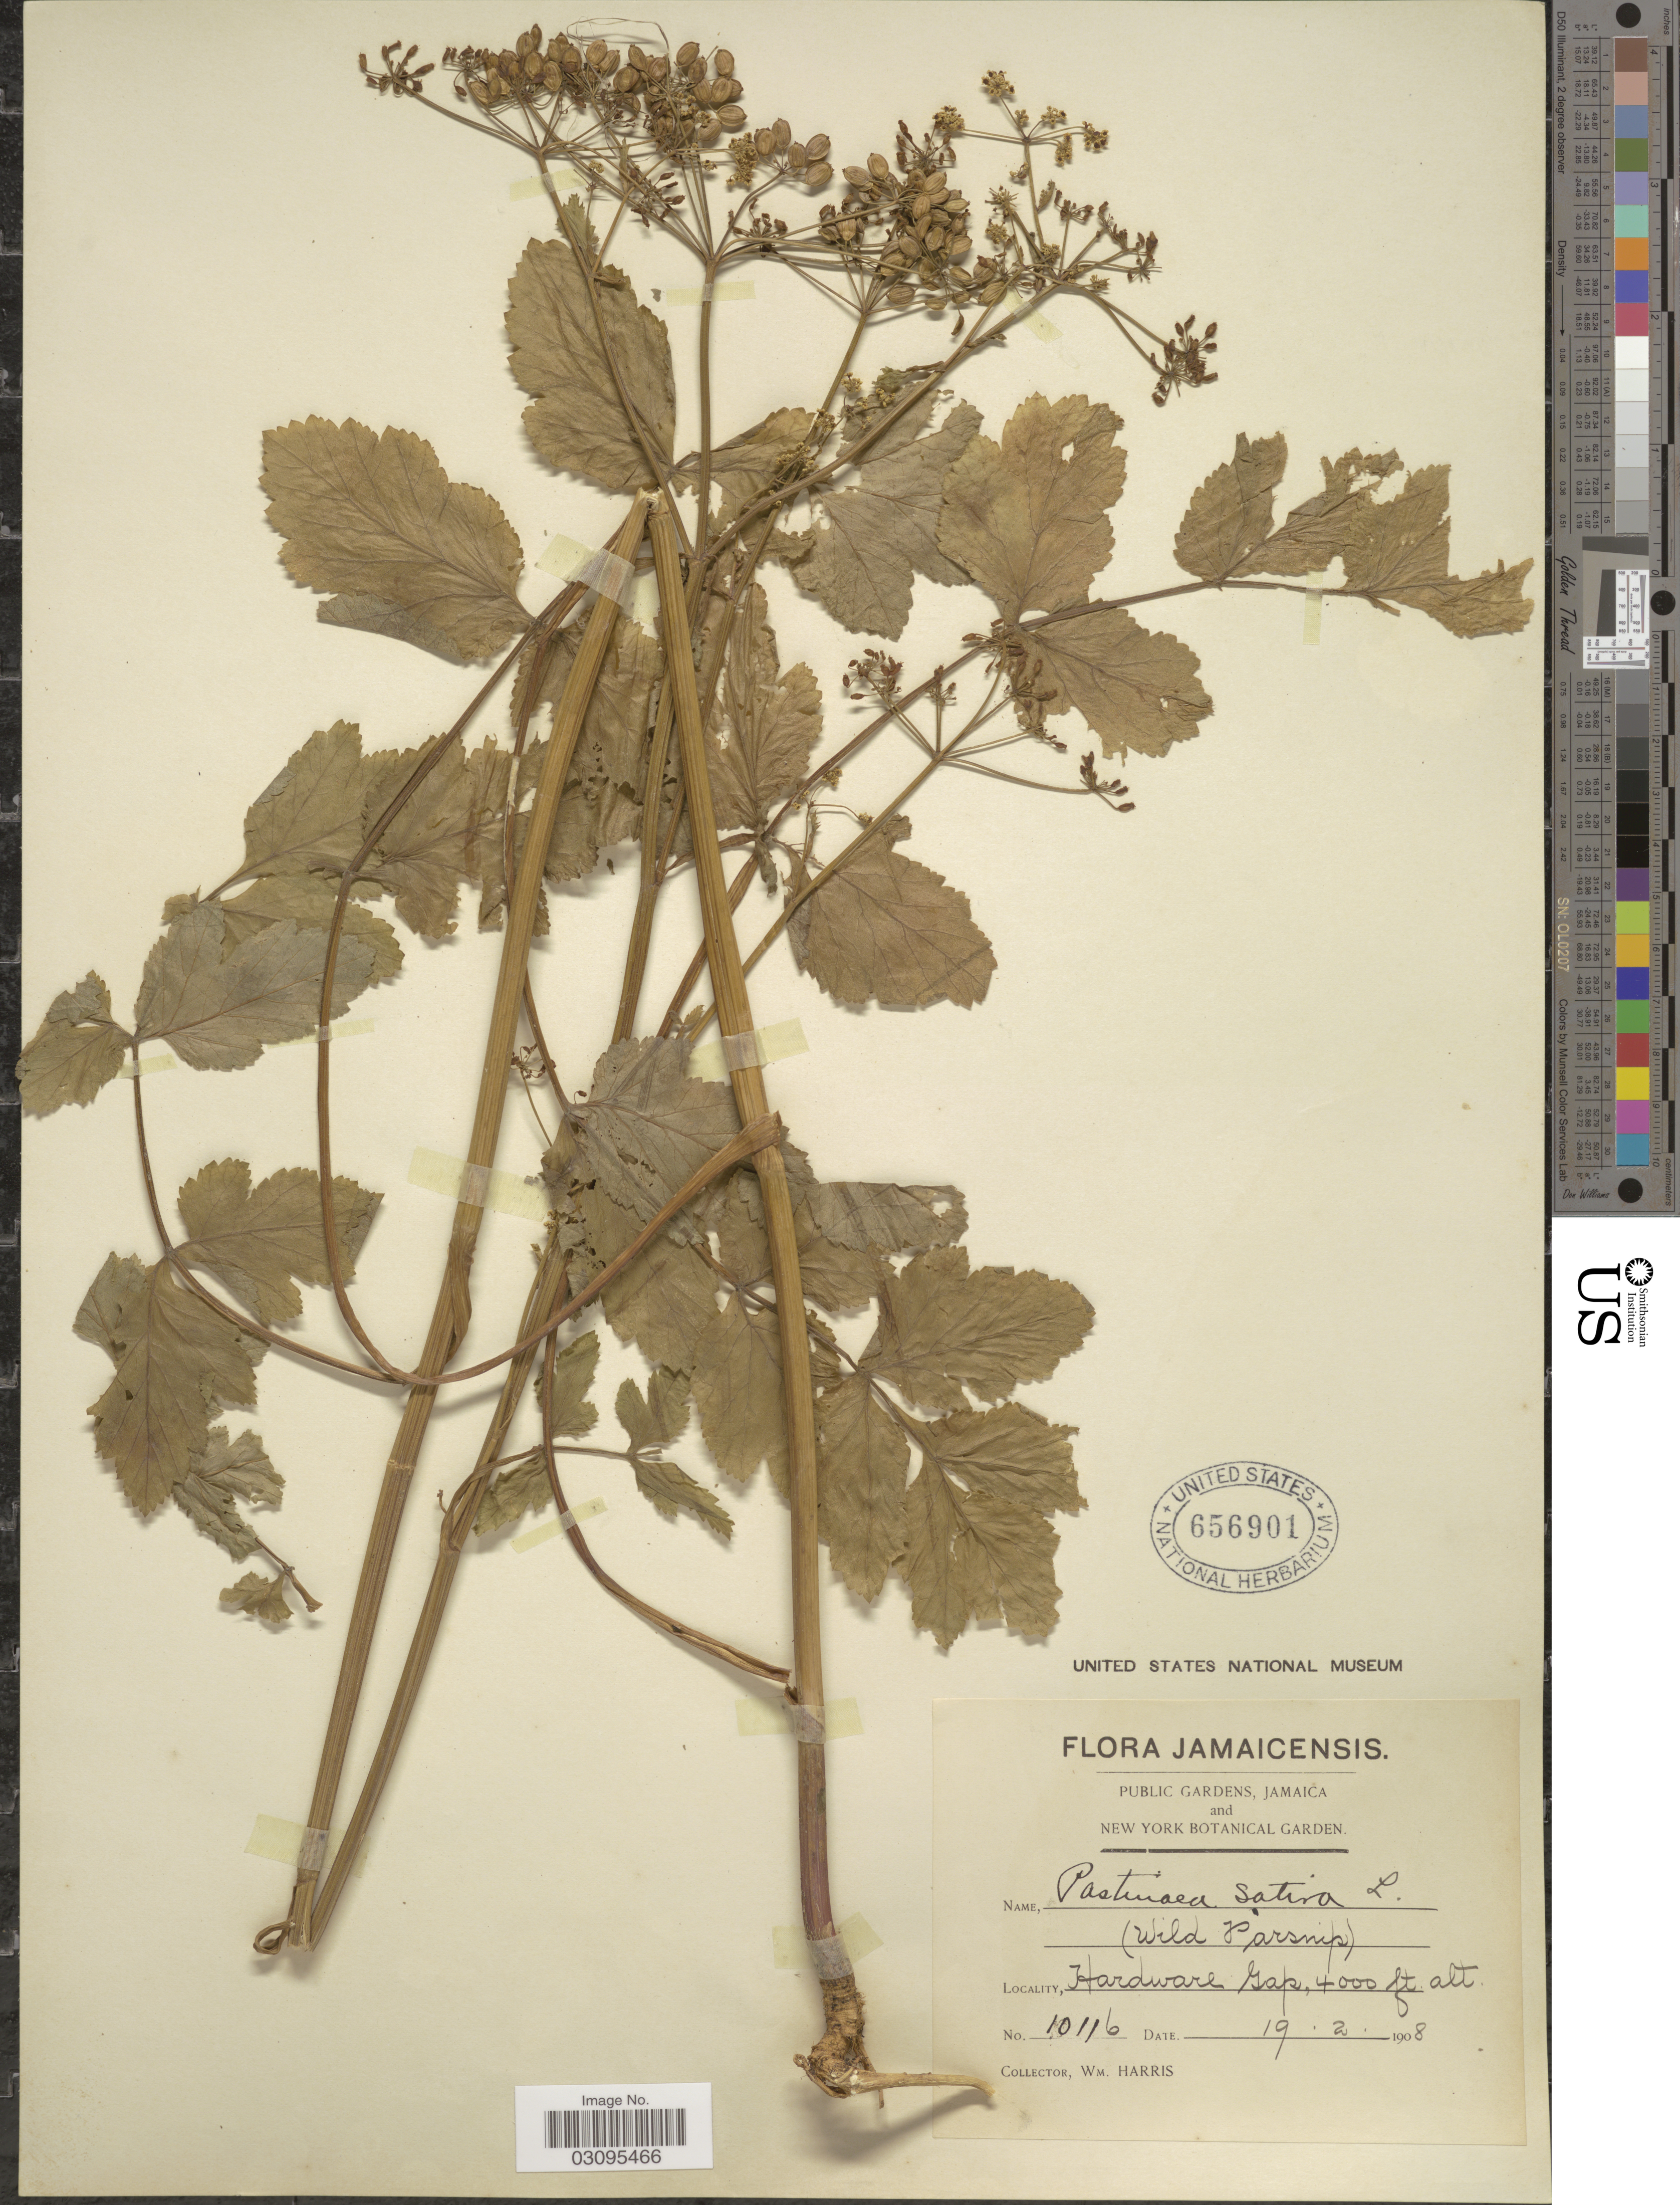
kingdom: Plantae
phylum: Tracheophyta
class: Magnoliopsida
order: Apiales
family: Apiaceae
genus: Pastinaca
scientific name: Pastinaca sativa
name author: L.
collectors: W. Harris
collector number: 10116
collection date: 1908-02-19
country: Jamaica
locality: Hardware Gap.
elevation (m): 1219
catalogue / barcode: US 656901